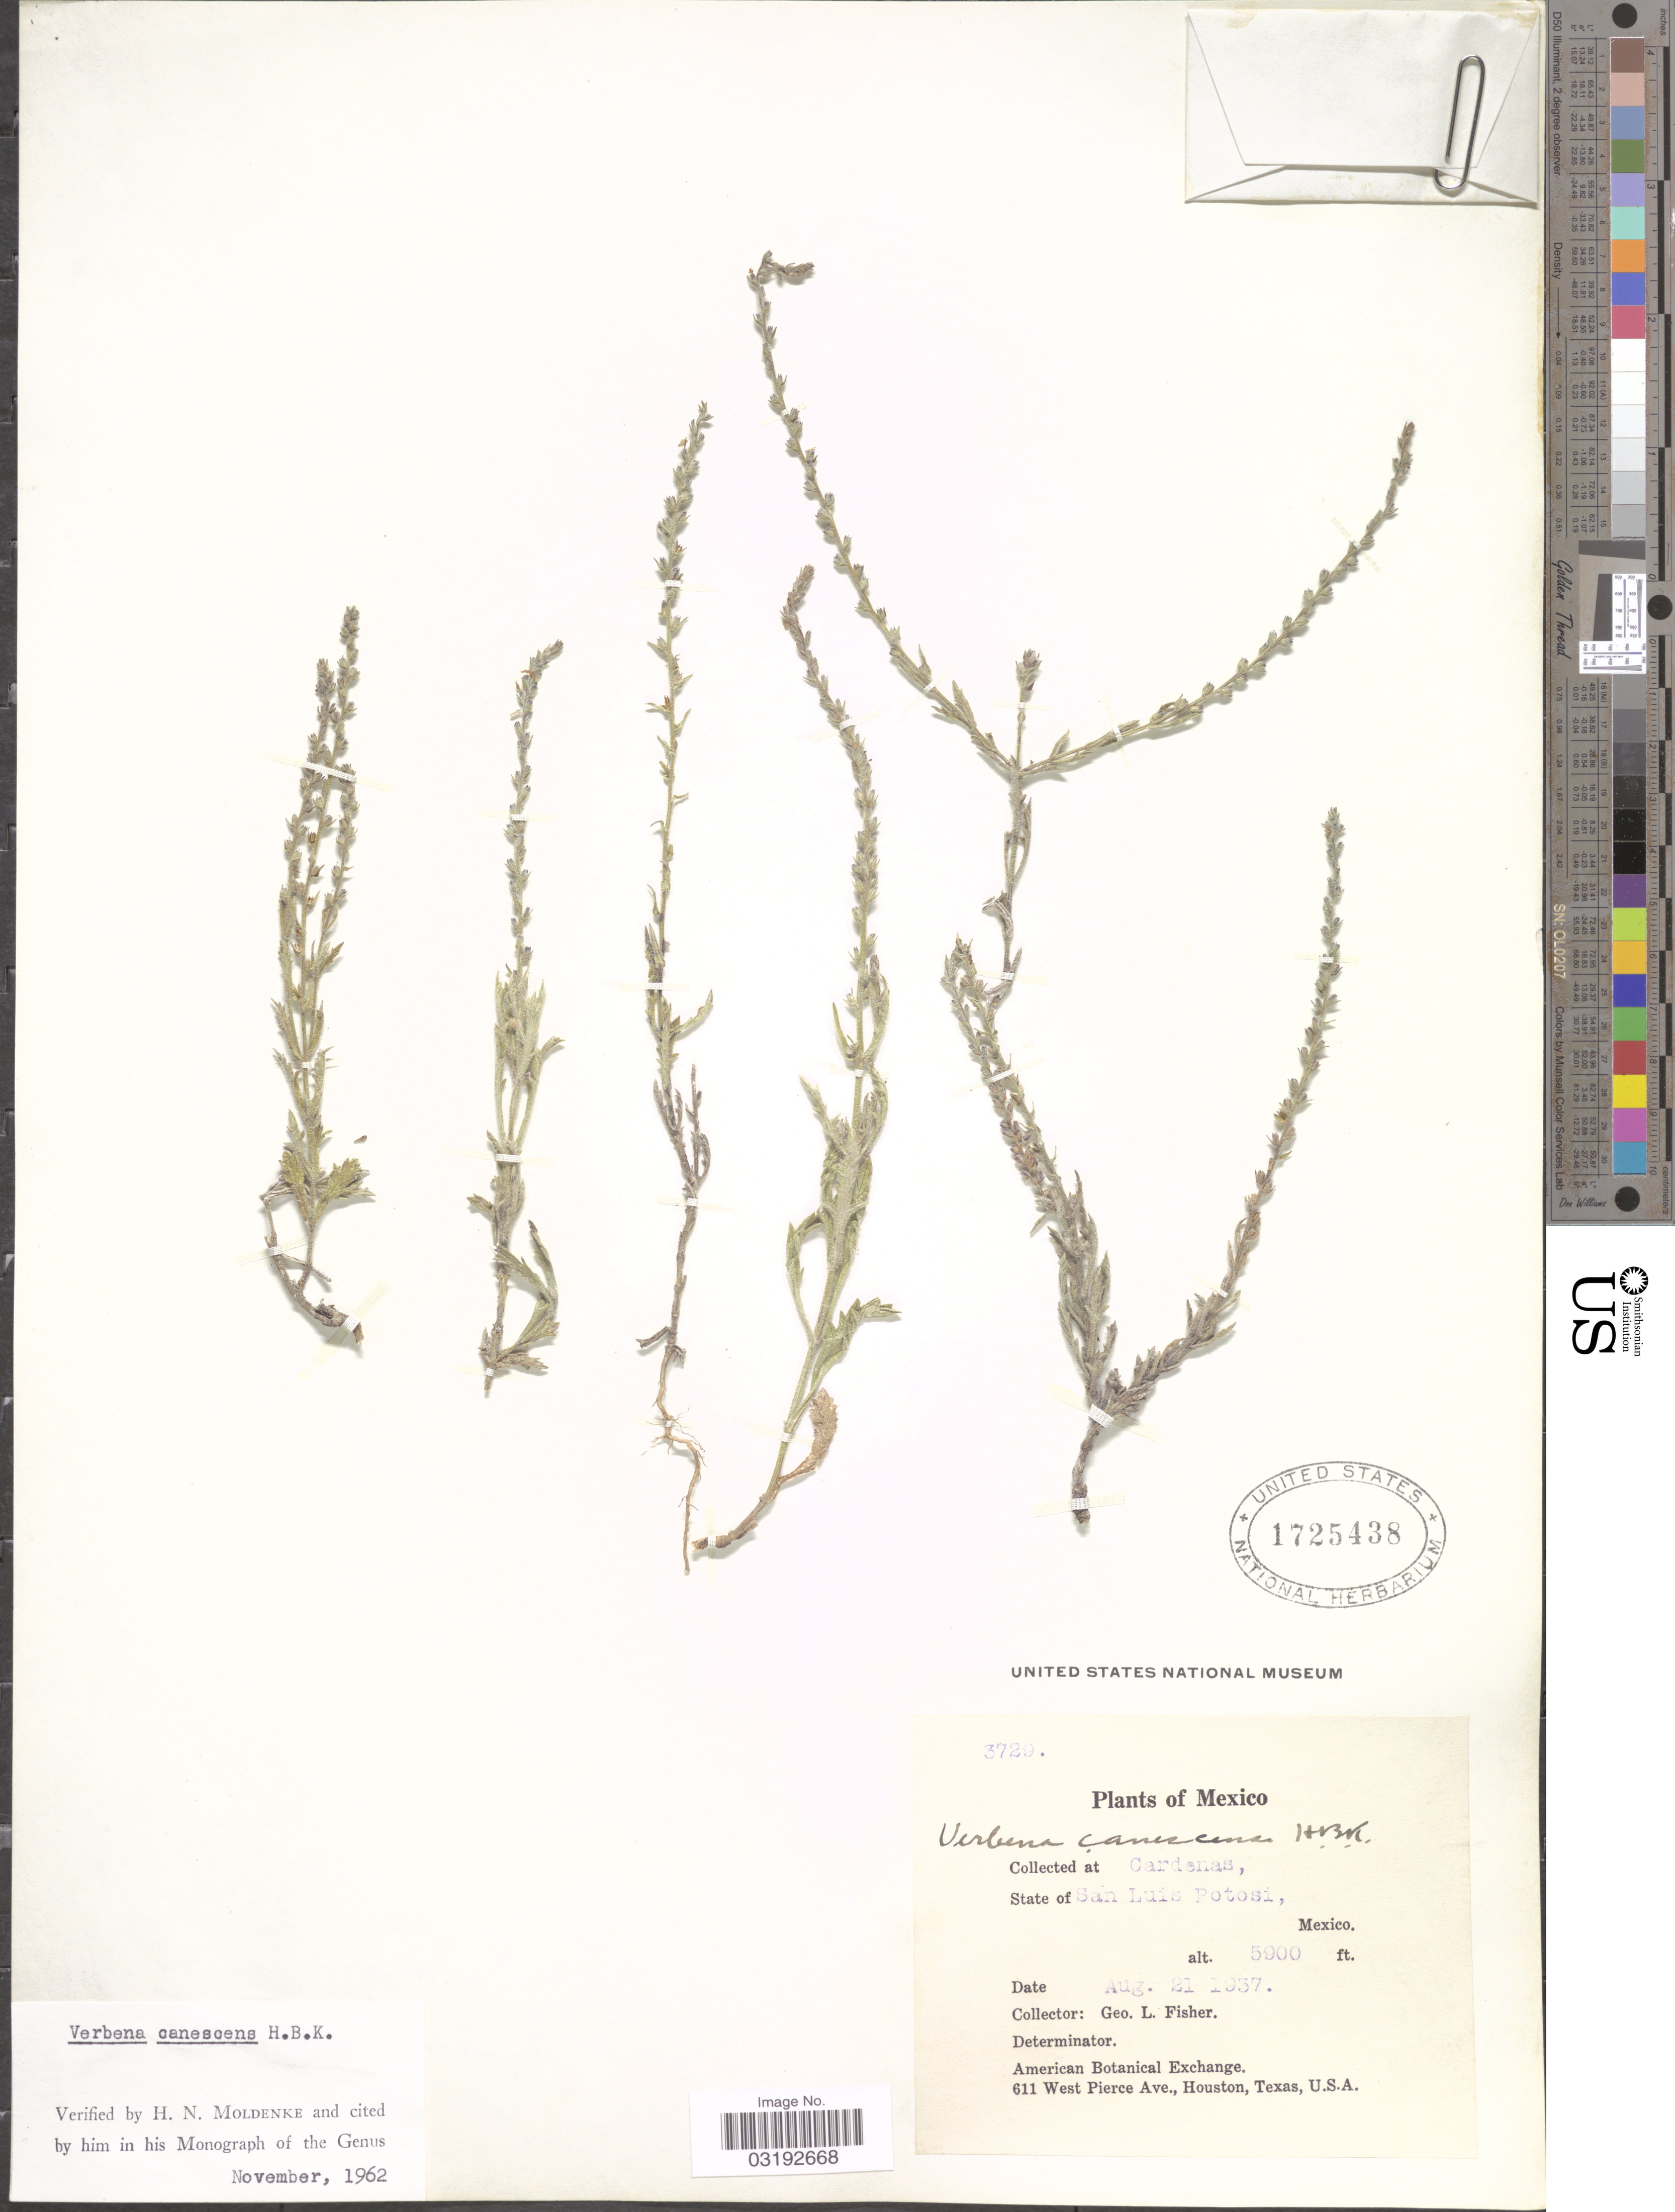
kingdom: Plantae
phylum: Tracheophyta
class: Magnoliopsida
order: Lamiales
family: Verbenaceae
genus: Verbena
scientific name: Verbena canescens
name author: Kunth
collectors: G. L. Fisher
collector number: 3729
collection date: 1937-08-21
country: Mexico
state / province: San Luis Potosí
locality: Cardenas.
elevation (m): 1798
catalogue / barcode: US 1725438